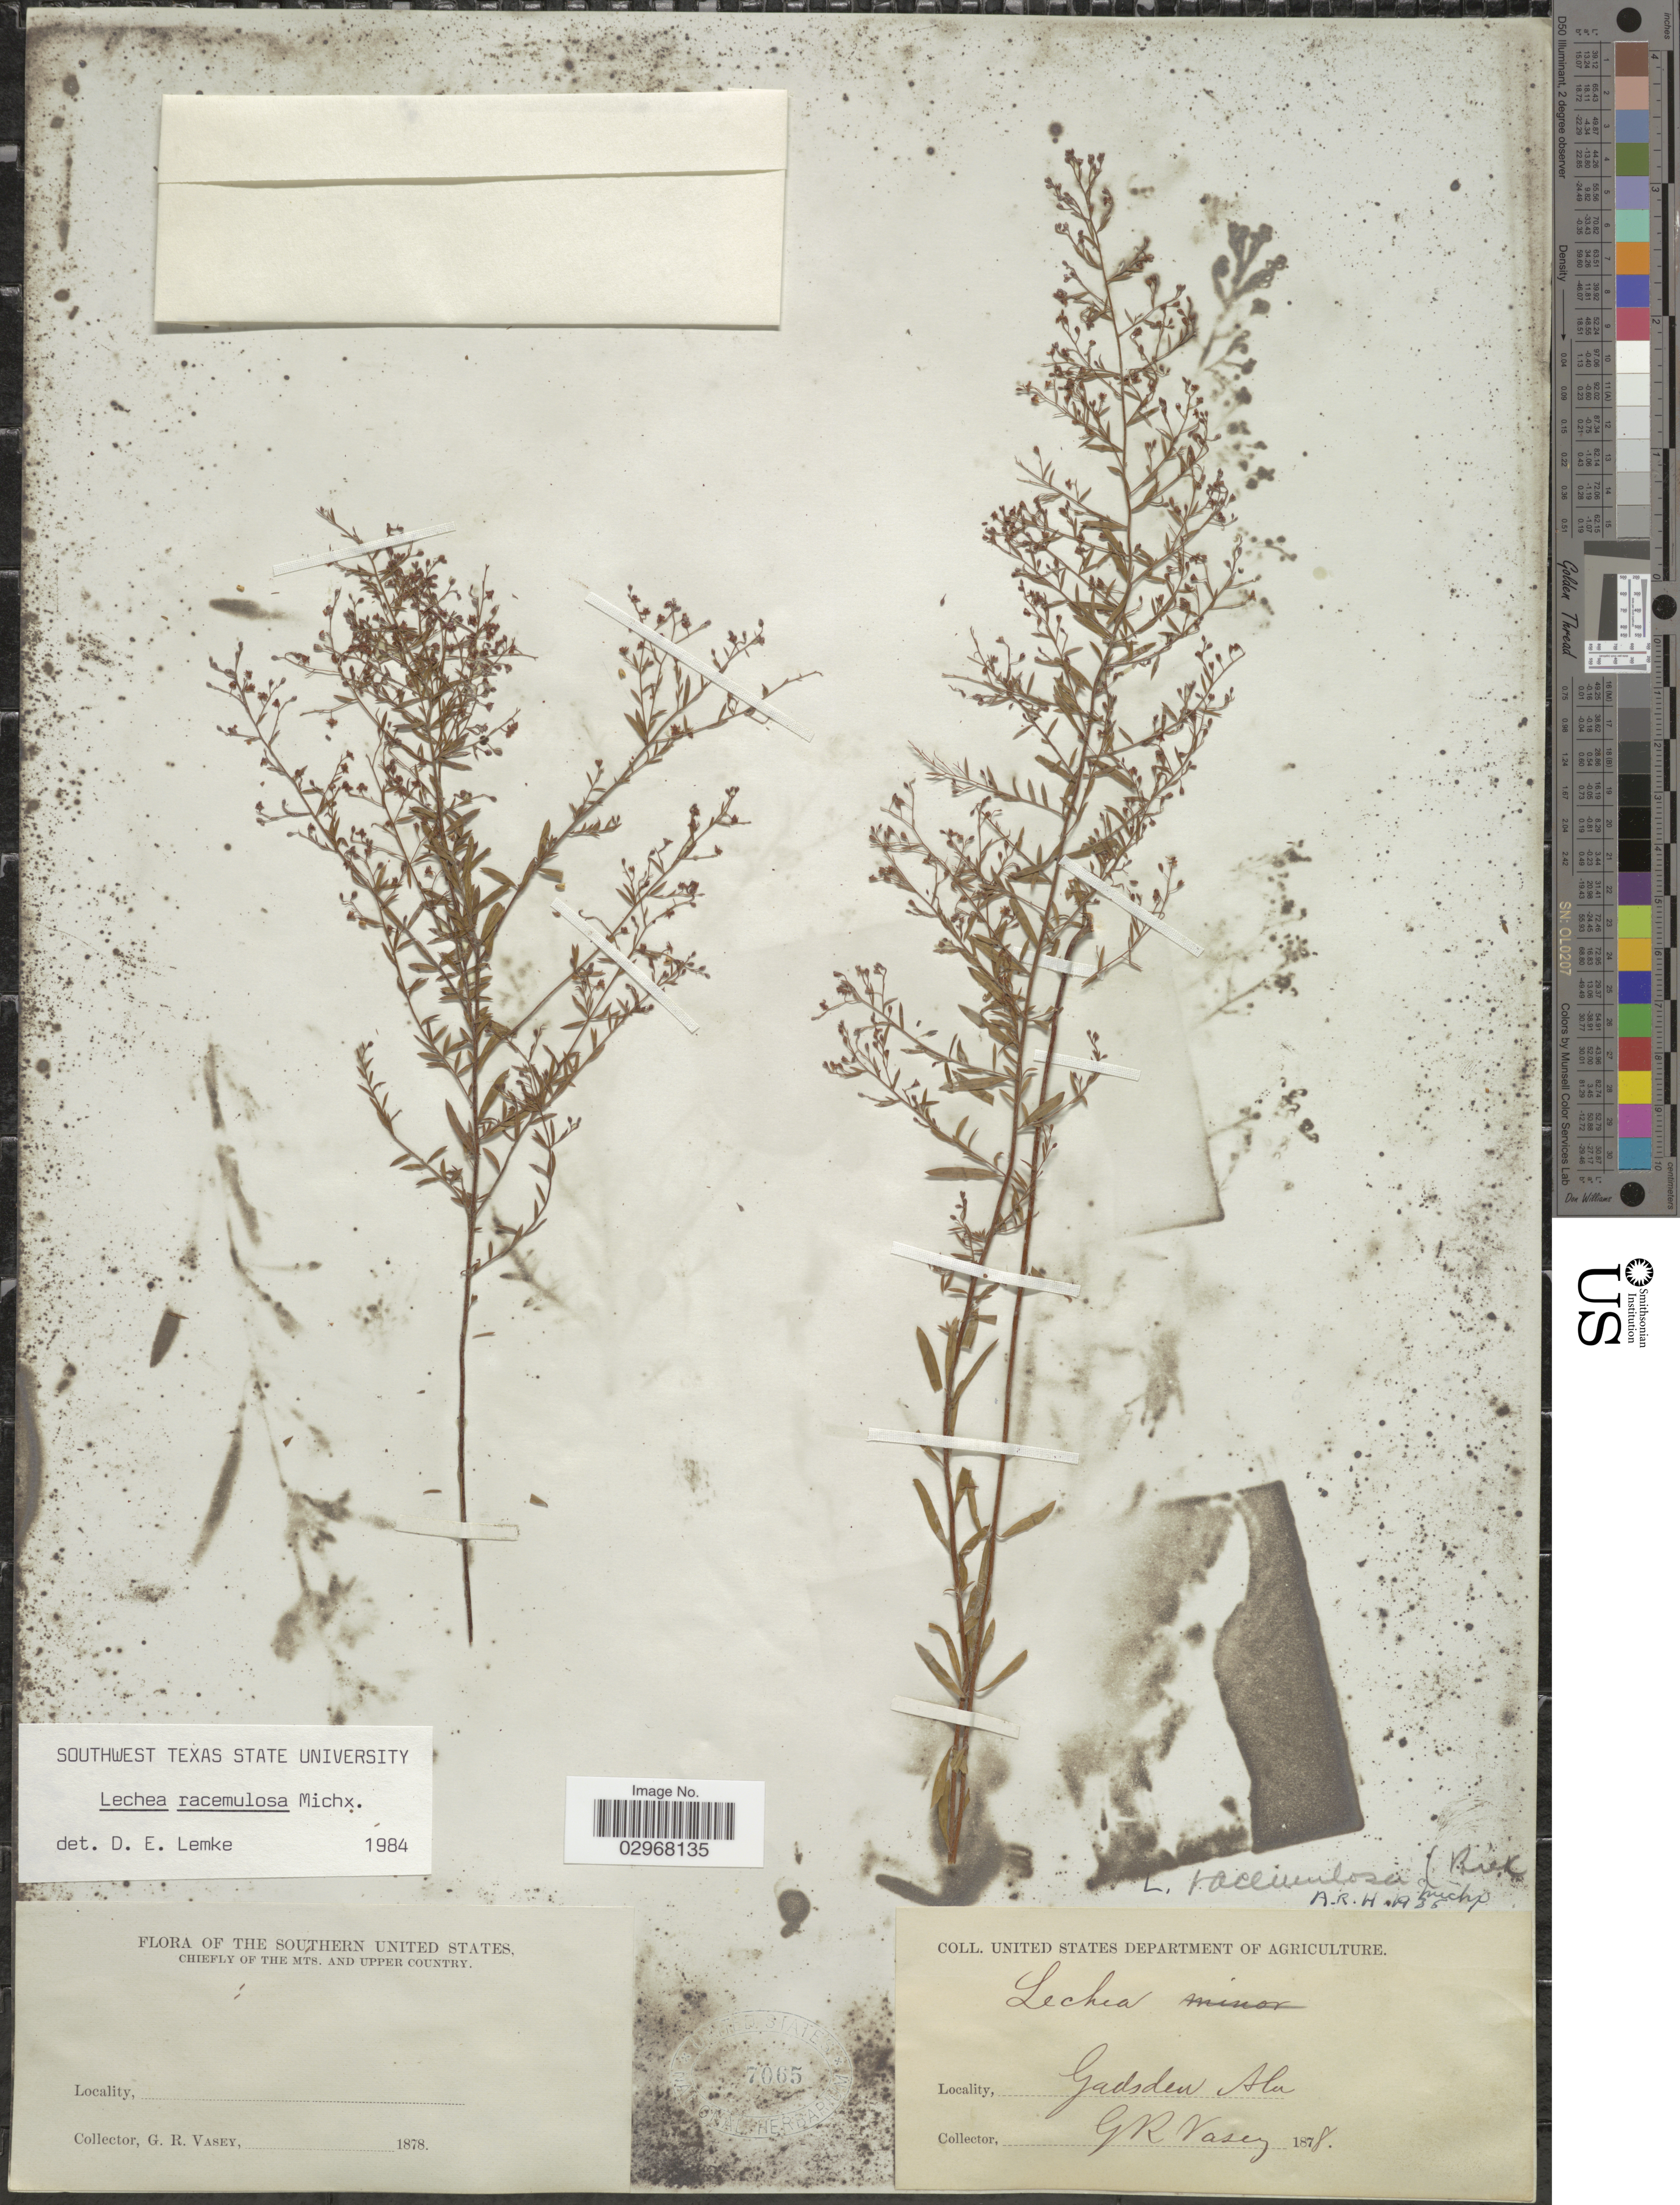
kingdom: Plantae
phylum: Tracheophyta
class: Magnoliopsida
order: Malvales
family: Cistaceae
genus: Lechea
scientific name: Lechea racemulosa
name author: Michx.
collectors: G. R. Vasey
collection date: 1878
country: United States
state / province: Alabama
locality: Southern United States, Chiefly of the mts. and upper county. Gadsden Ala.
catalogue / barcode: US 7065